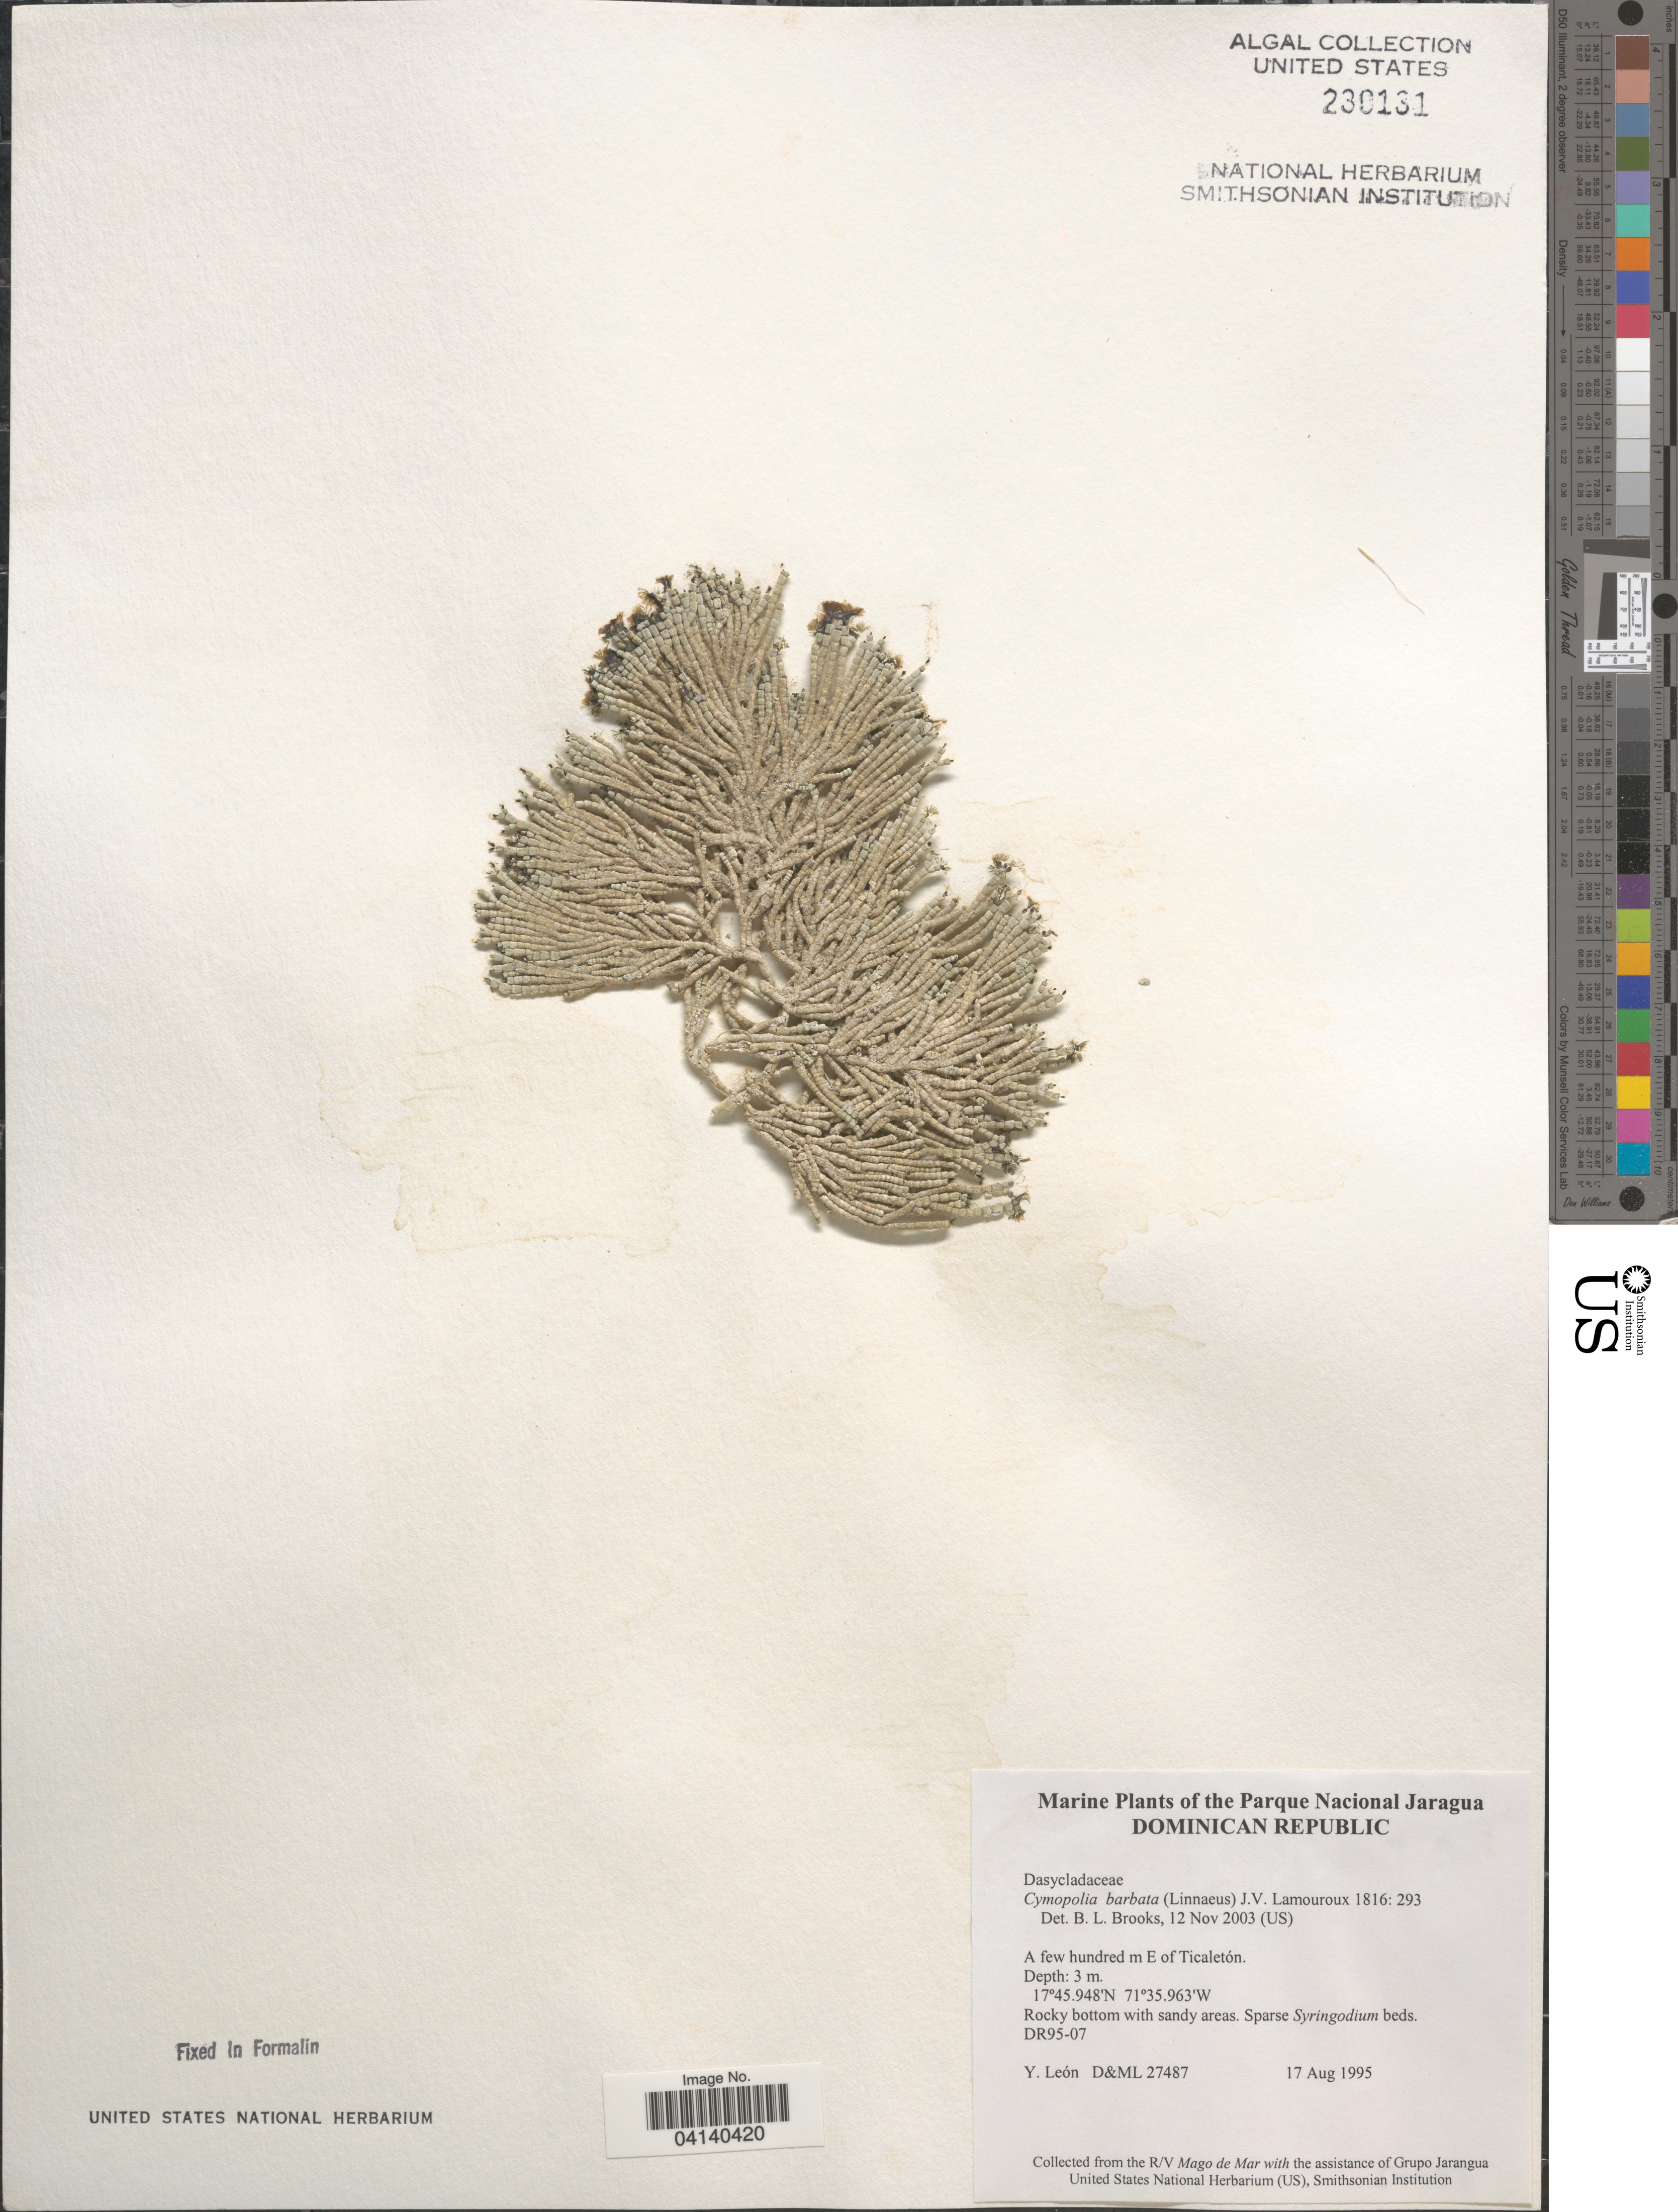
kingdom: Plantae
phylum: Chlorophyta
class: Ulvophyceae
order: Dasycladales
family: Dasycladaceae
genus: Cymopolia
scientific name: Cymopolia barbata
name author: (L.) J.V.Lamouroux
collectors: Y. León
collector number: D&ML27487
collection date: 1995-08-17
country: Dominican Republic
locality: The Parque Nacional Jaragua. A few hundred m E of Ticaletón.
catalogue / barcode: US 230131